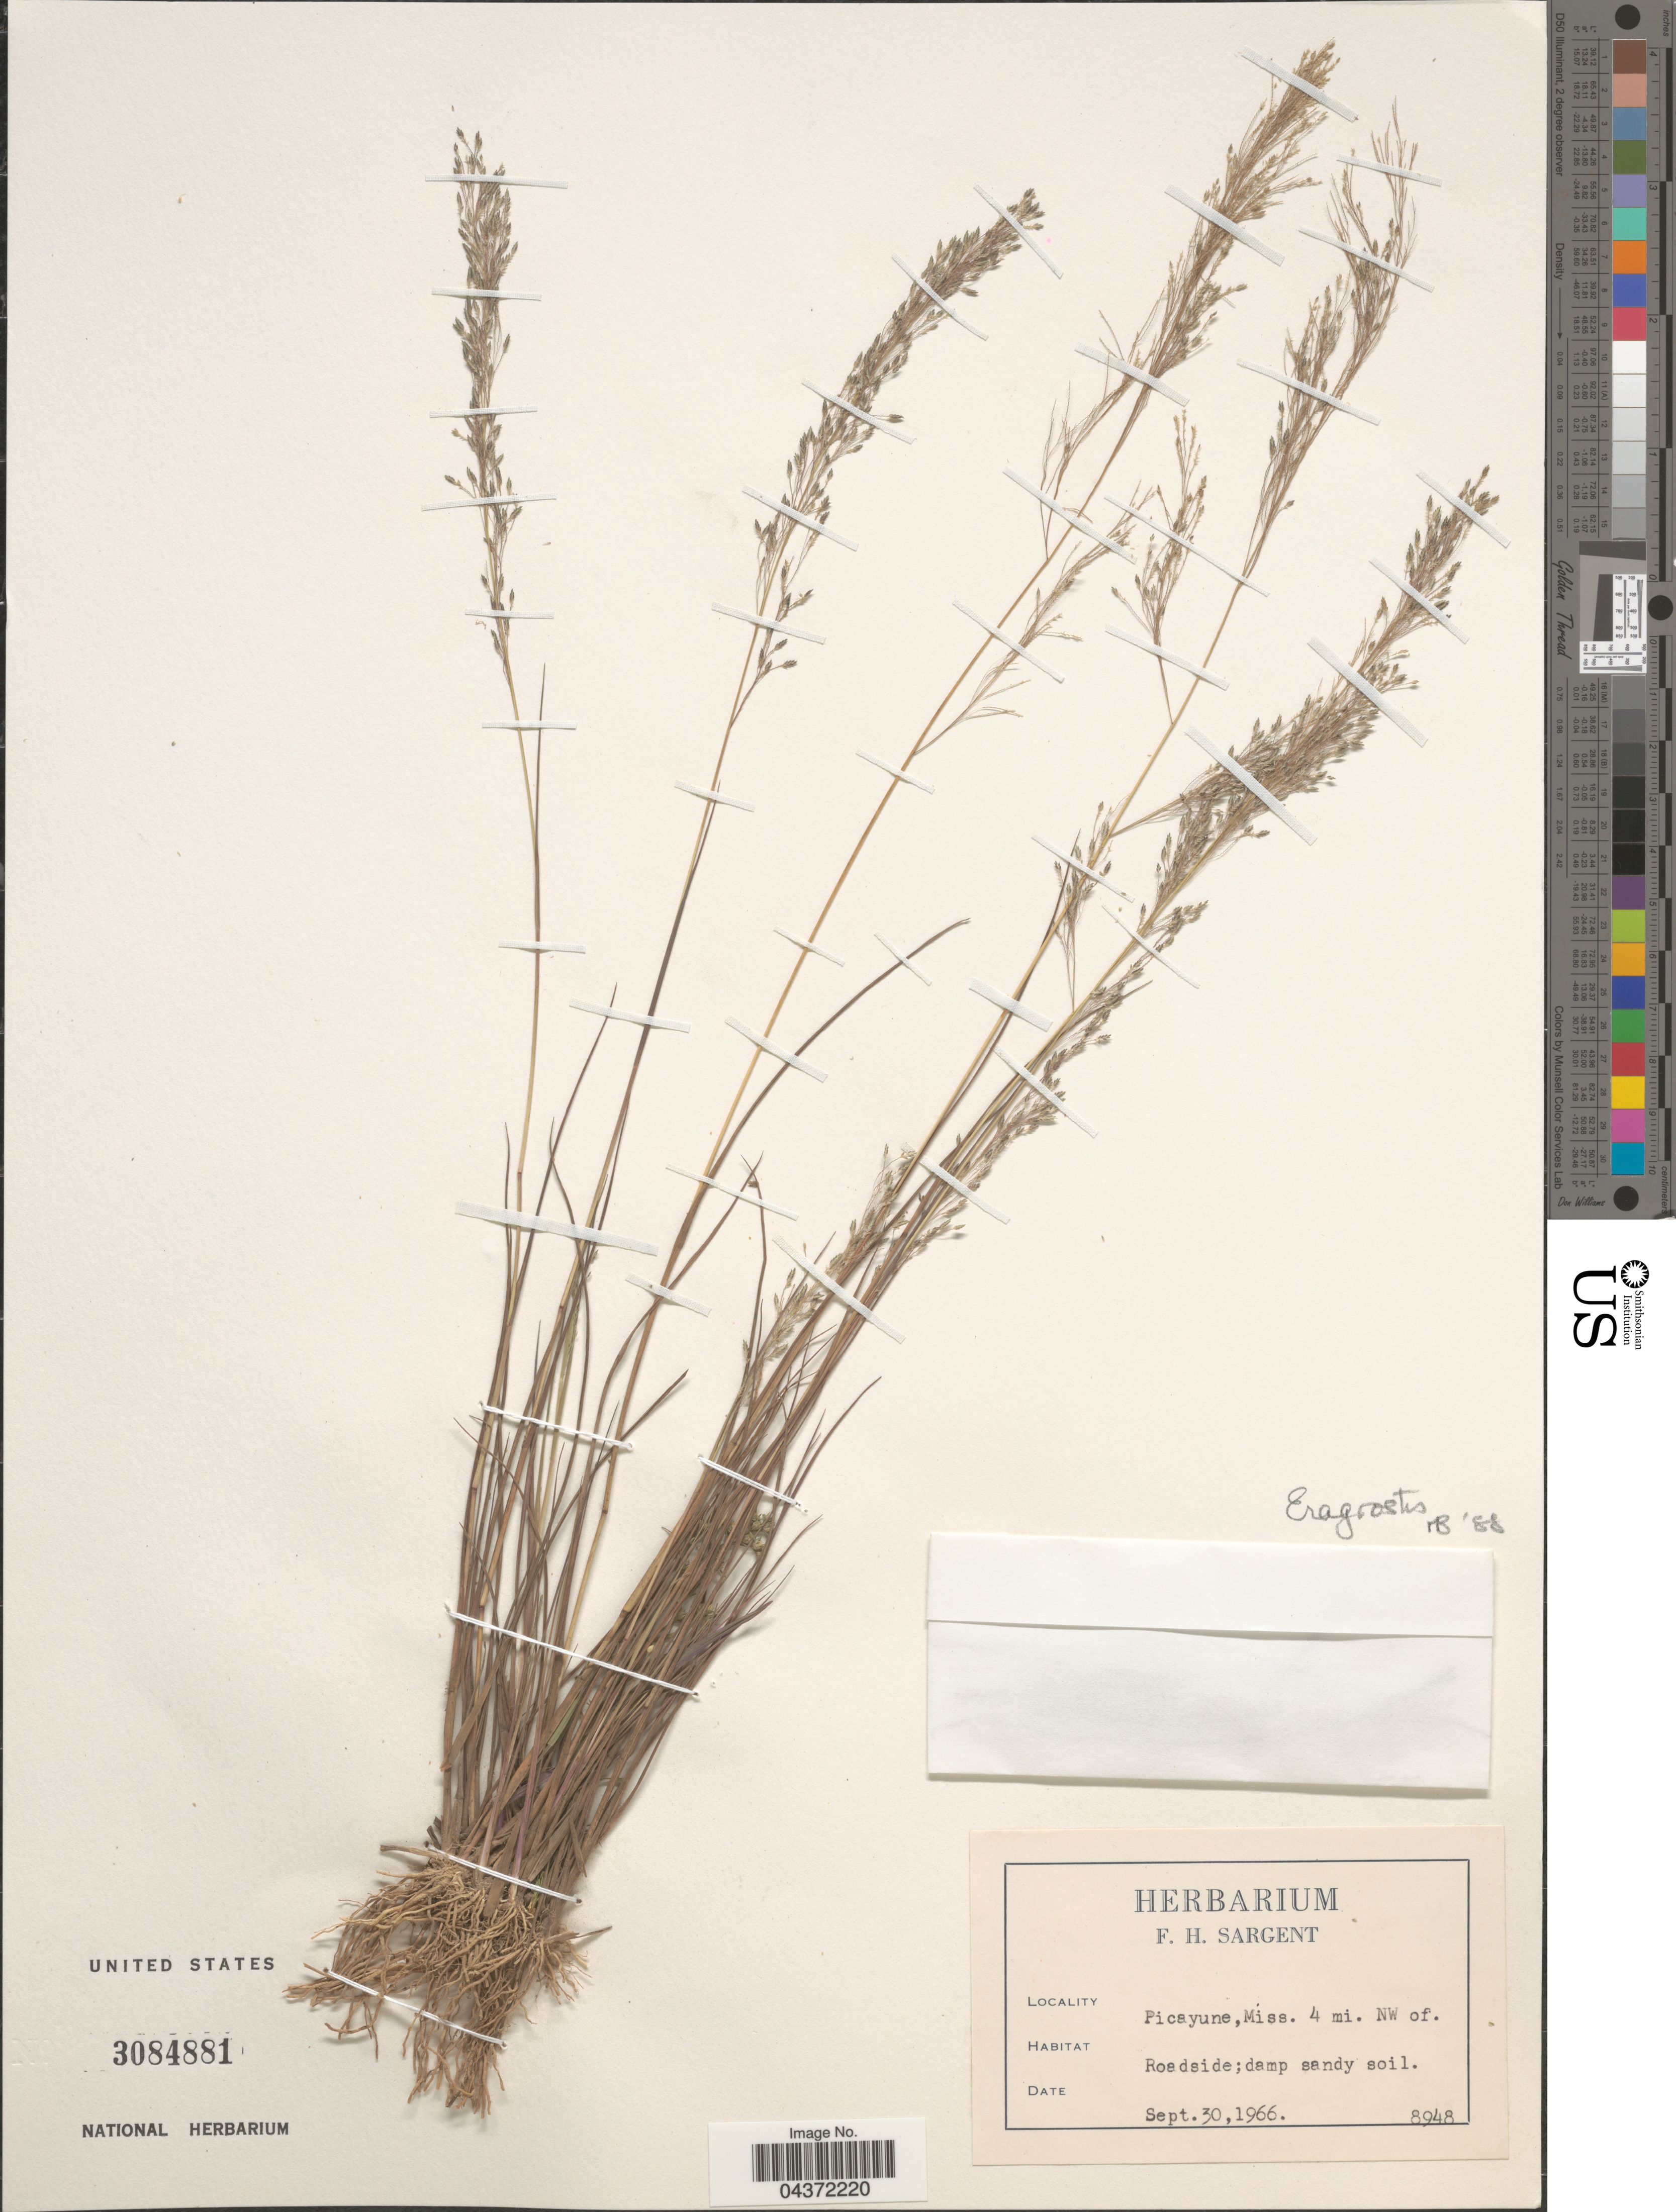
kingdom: Plantae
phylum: Tracheophyta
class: Liliopsida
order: Poales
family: Poaceae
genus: Eragrostis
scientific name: Eragrostis sp.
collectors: Ex herb. F. H. Sargent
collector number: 8948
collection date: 1966-09-30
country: United States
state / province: Mississippi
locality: Picayune, 4 mi. NW. of Roadside.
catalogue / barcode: US 3084881